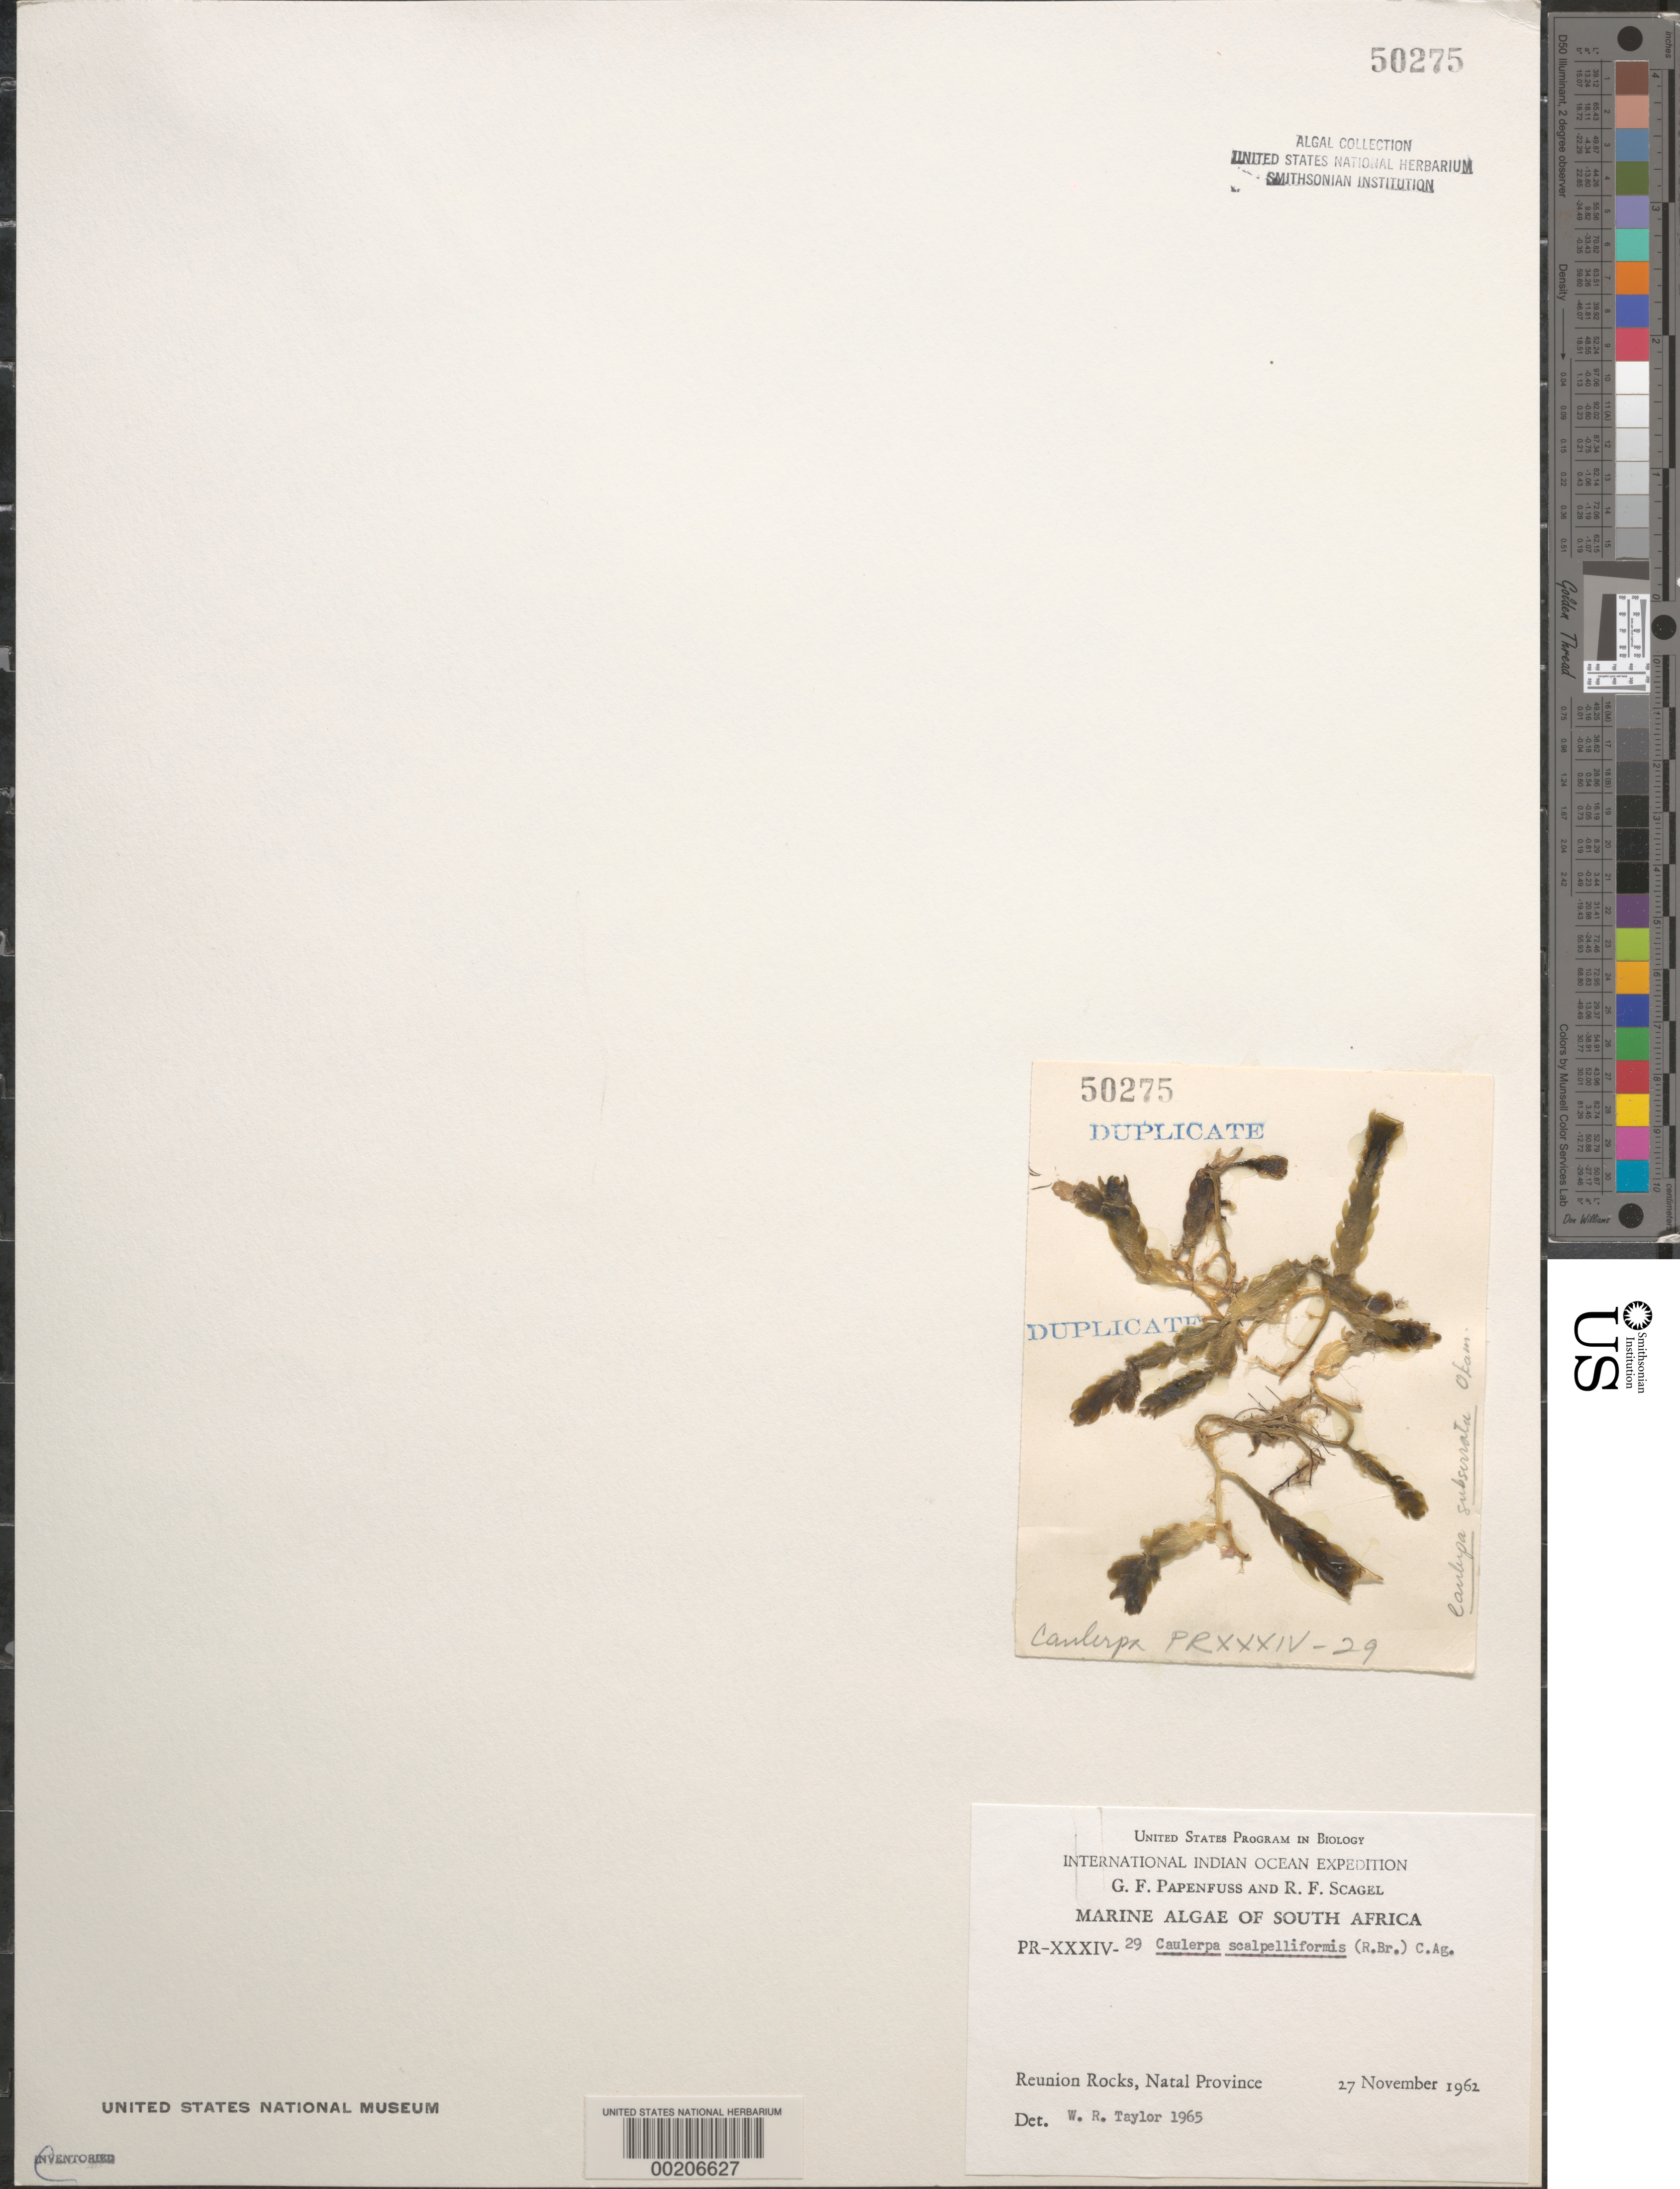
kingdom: Plantae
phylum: Chlorophyta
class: Ulvophyceae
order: Bryopsidales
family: Caulerpaceae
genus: Caulerpa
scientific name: Caulerpa scalpelliformis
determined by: Taylor, William R.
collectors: G. Papenfuss & R. F. Scagel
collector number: PR-XXXIV-29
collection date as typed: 27 Nov 1962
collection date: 1962-11-27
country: South Africa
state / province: KwaZulu-Natal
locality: Reunion Rocks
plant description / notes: International Indian Ocean Expedition, 1962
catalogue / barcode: US 50275